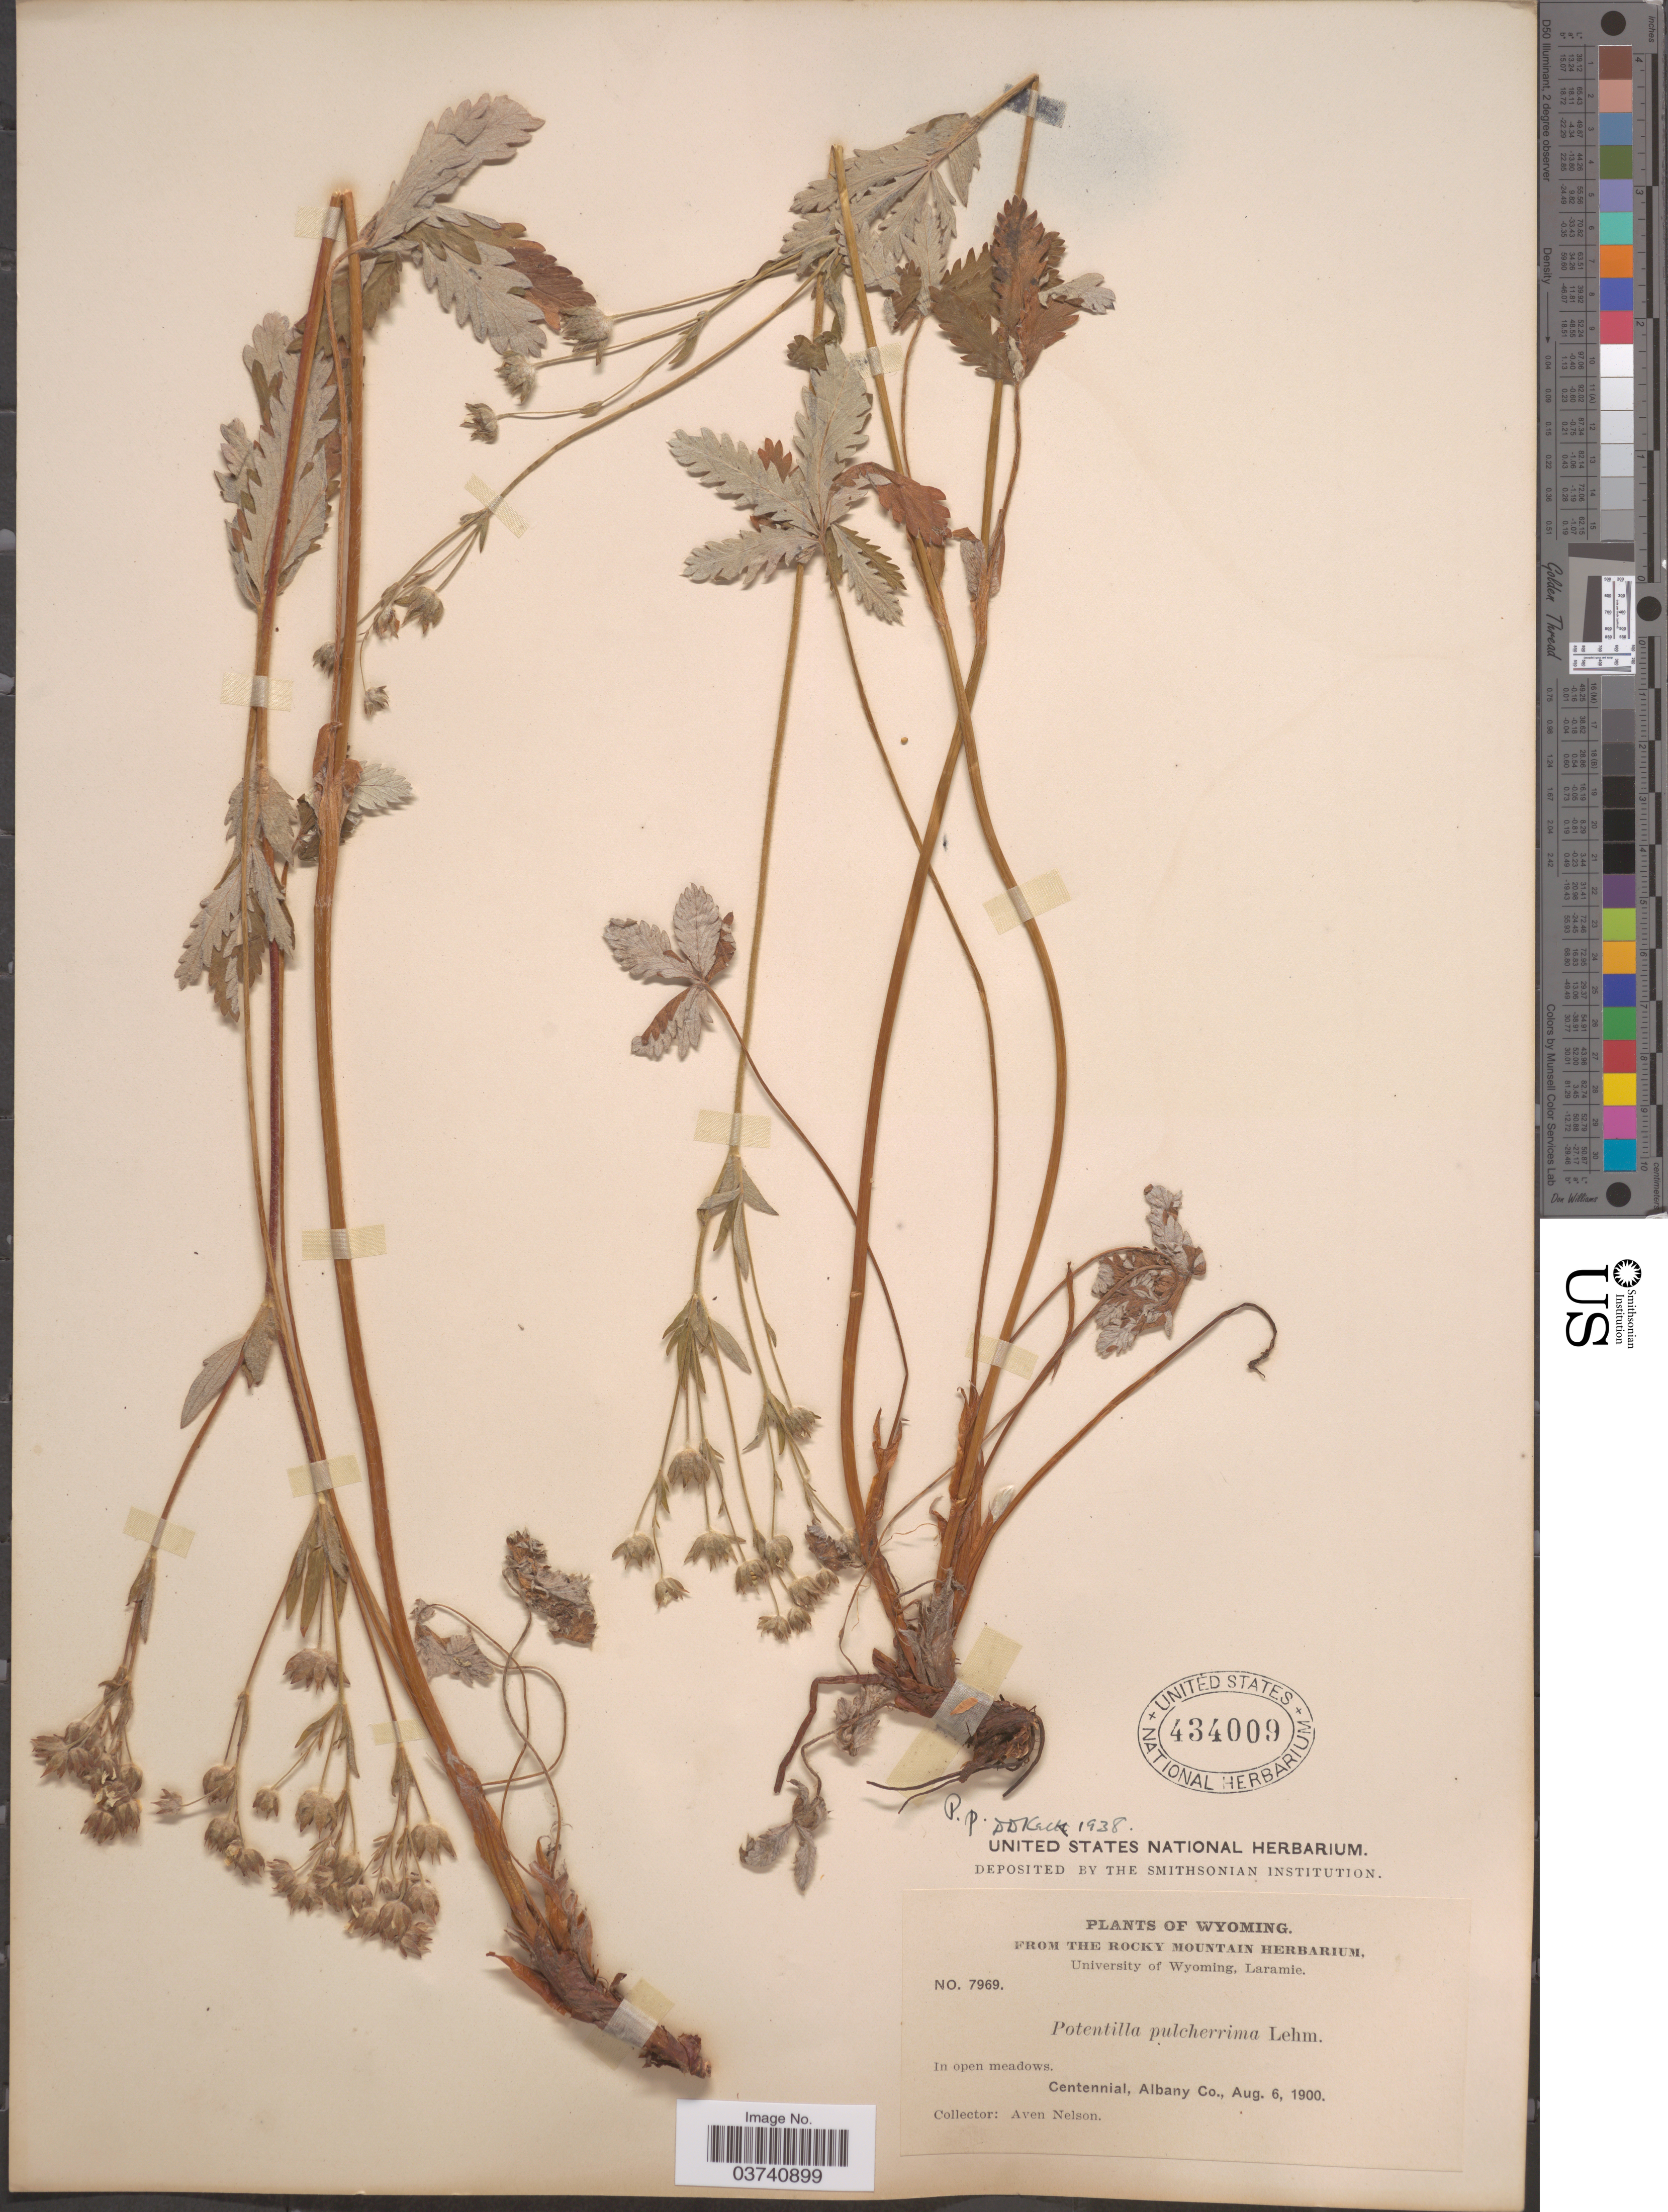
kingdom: Plantae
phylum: Tracheophyta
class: Magnoliopsida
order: Rosales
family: Rosaceae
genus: Potentilla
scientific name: Potentilla pulcherrima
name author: Lehm.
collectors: A. Nelson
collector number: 7969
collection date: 1900-08-06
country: United States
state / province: Wyoming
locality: Centennial, Albany Co.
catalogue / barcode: US 434009